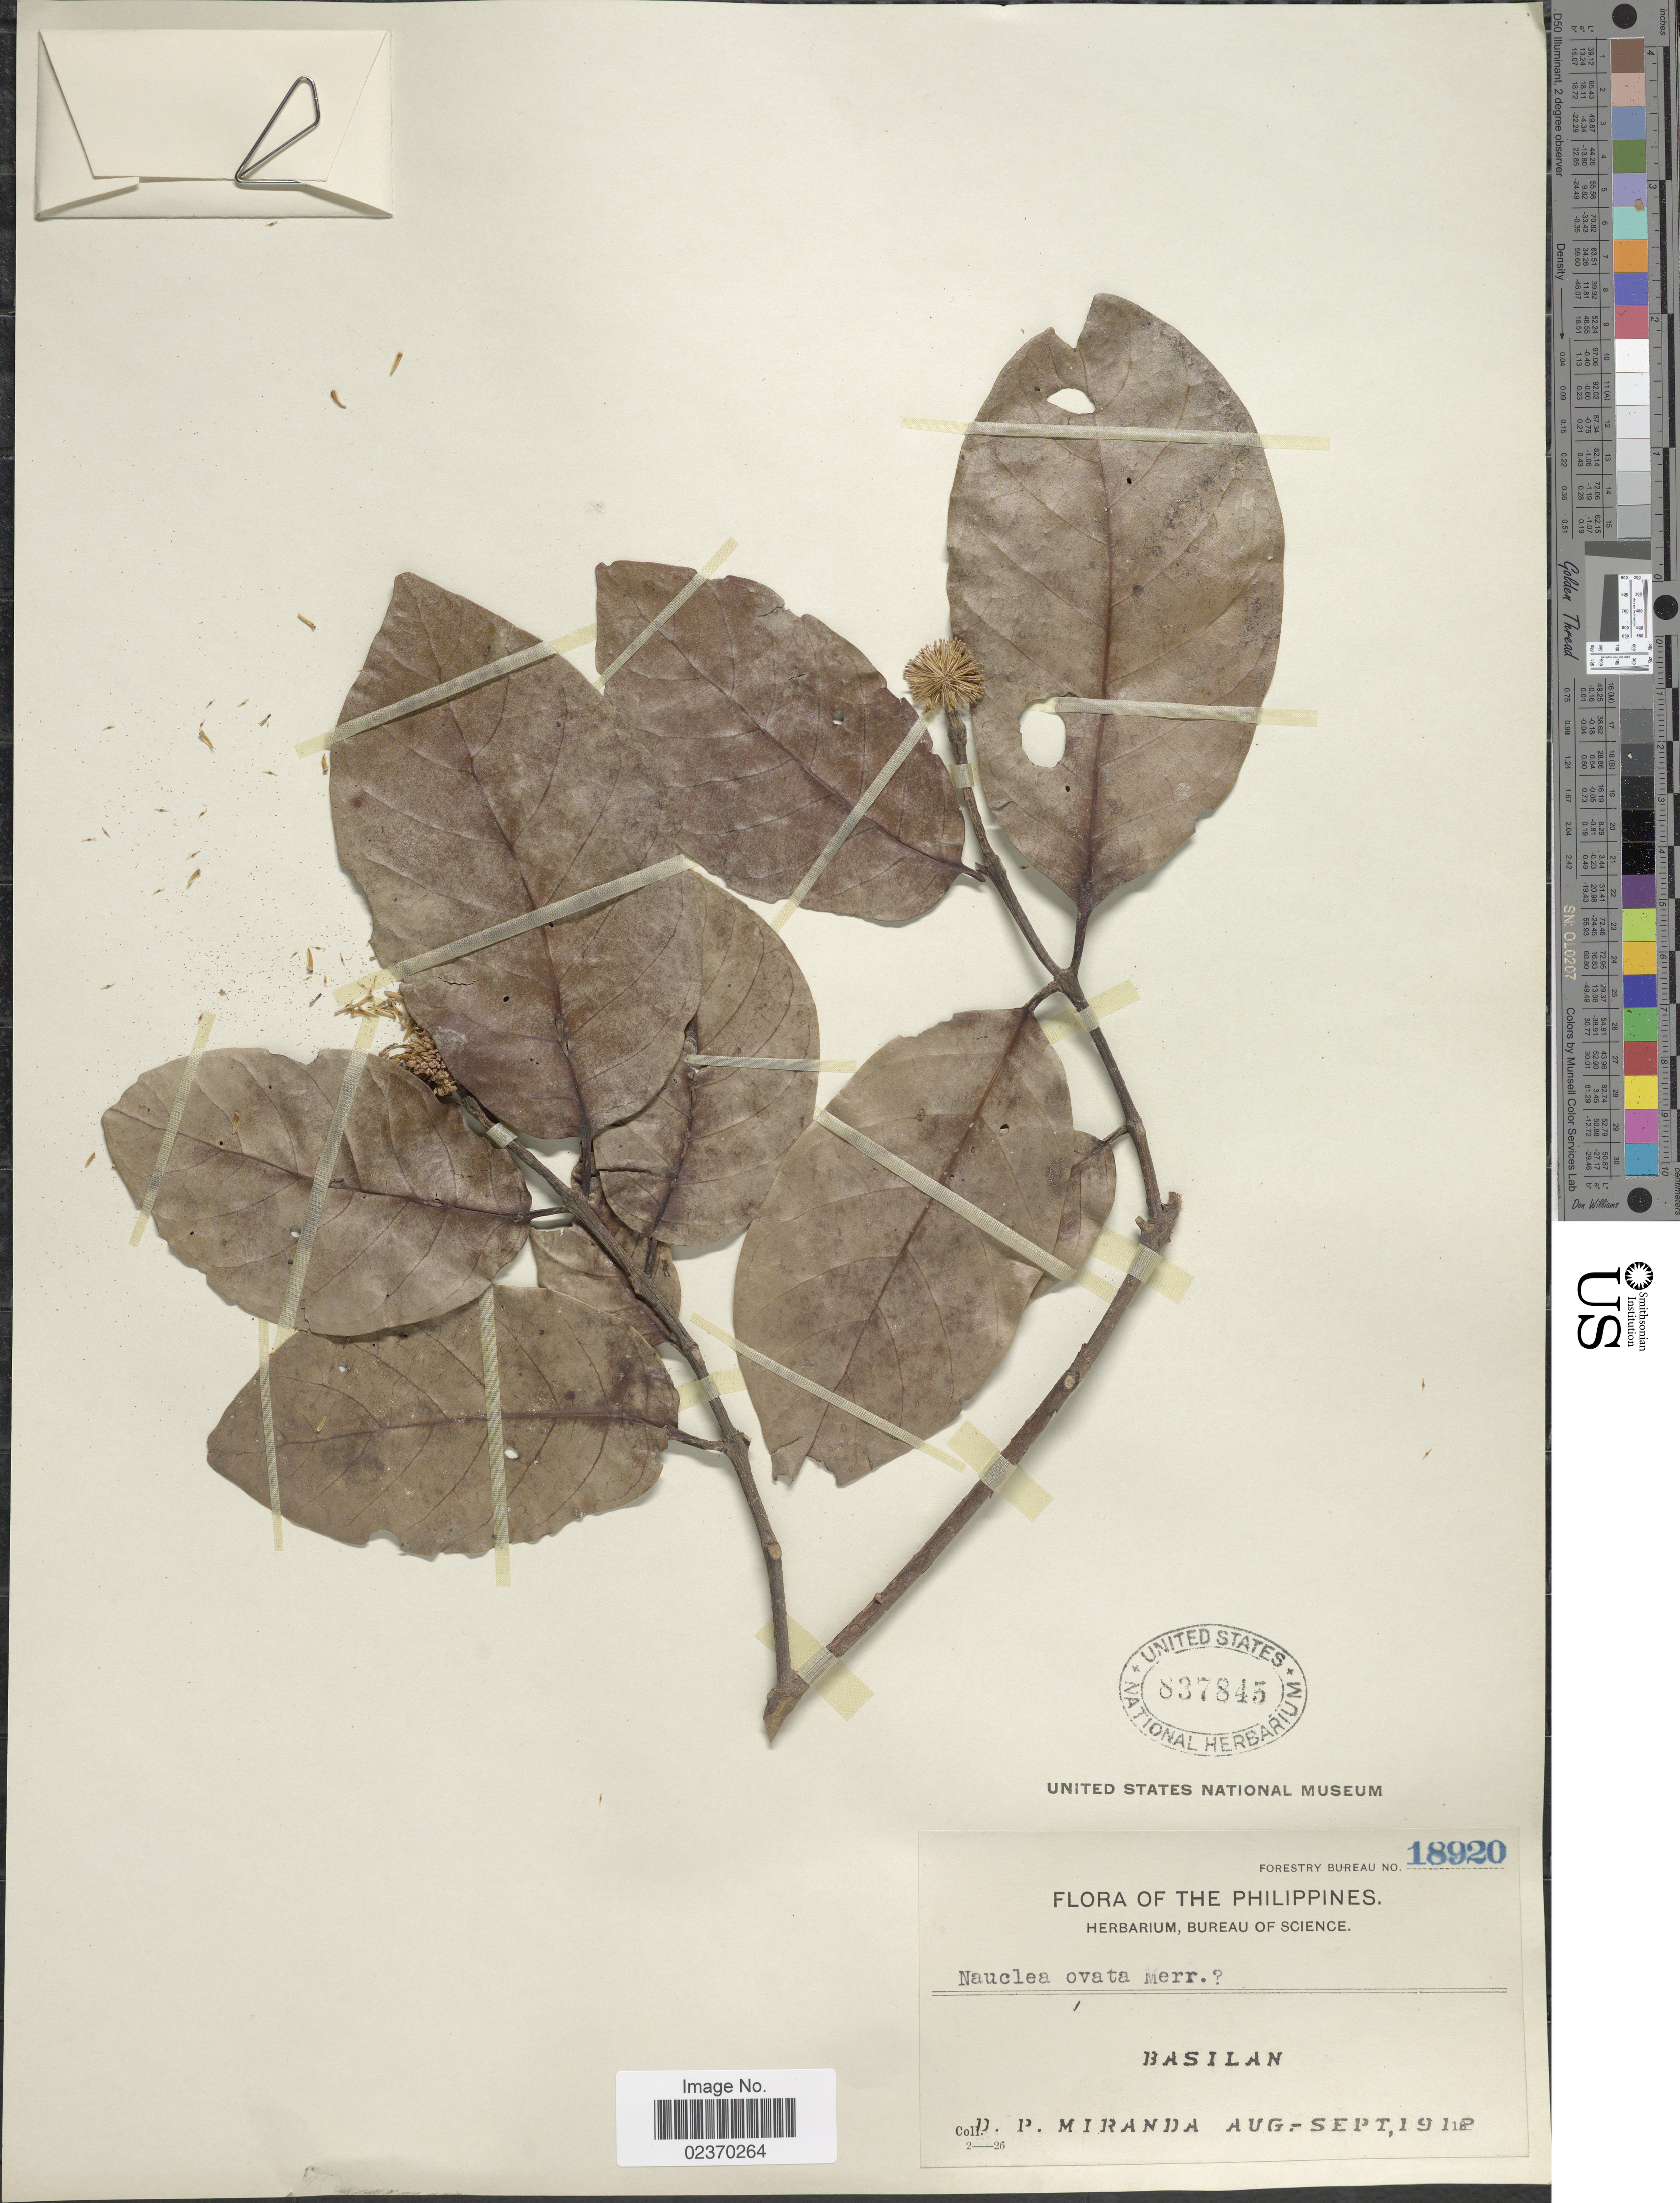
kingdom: Plantae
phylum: Tracheophyta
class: Magnoliopsida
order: Gentianales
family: Rubiaceae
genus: Neonauclea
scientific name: Neonauclea ovata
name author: (Merr.) Merr.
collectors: D. P. Miranda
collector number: Forestry Bureau 18920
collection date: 1912-08/1912-09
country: Philippines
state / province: Muslim Mindanao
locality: Basilan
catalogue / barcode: US 837845